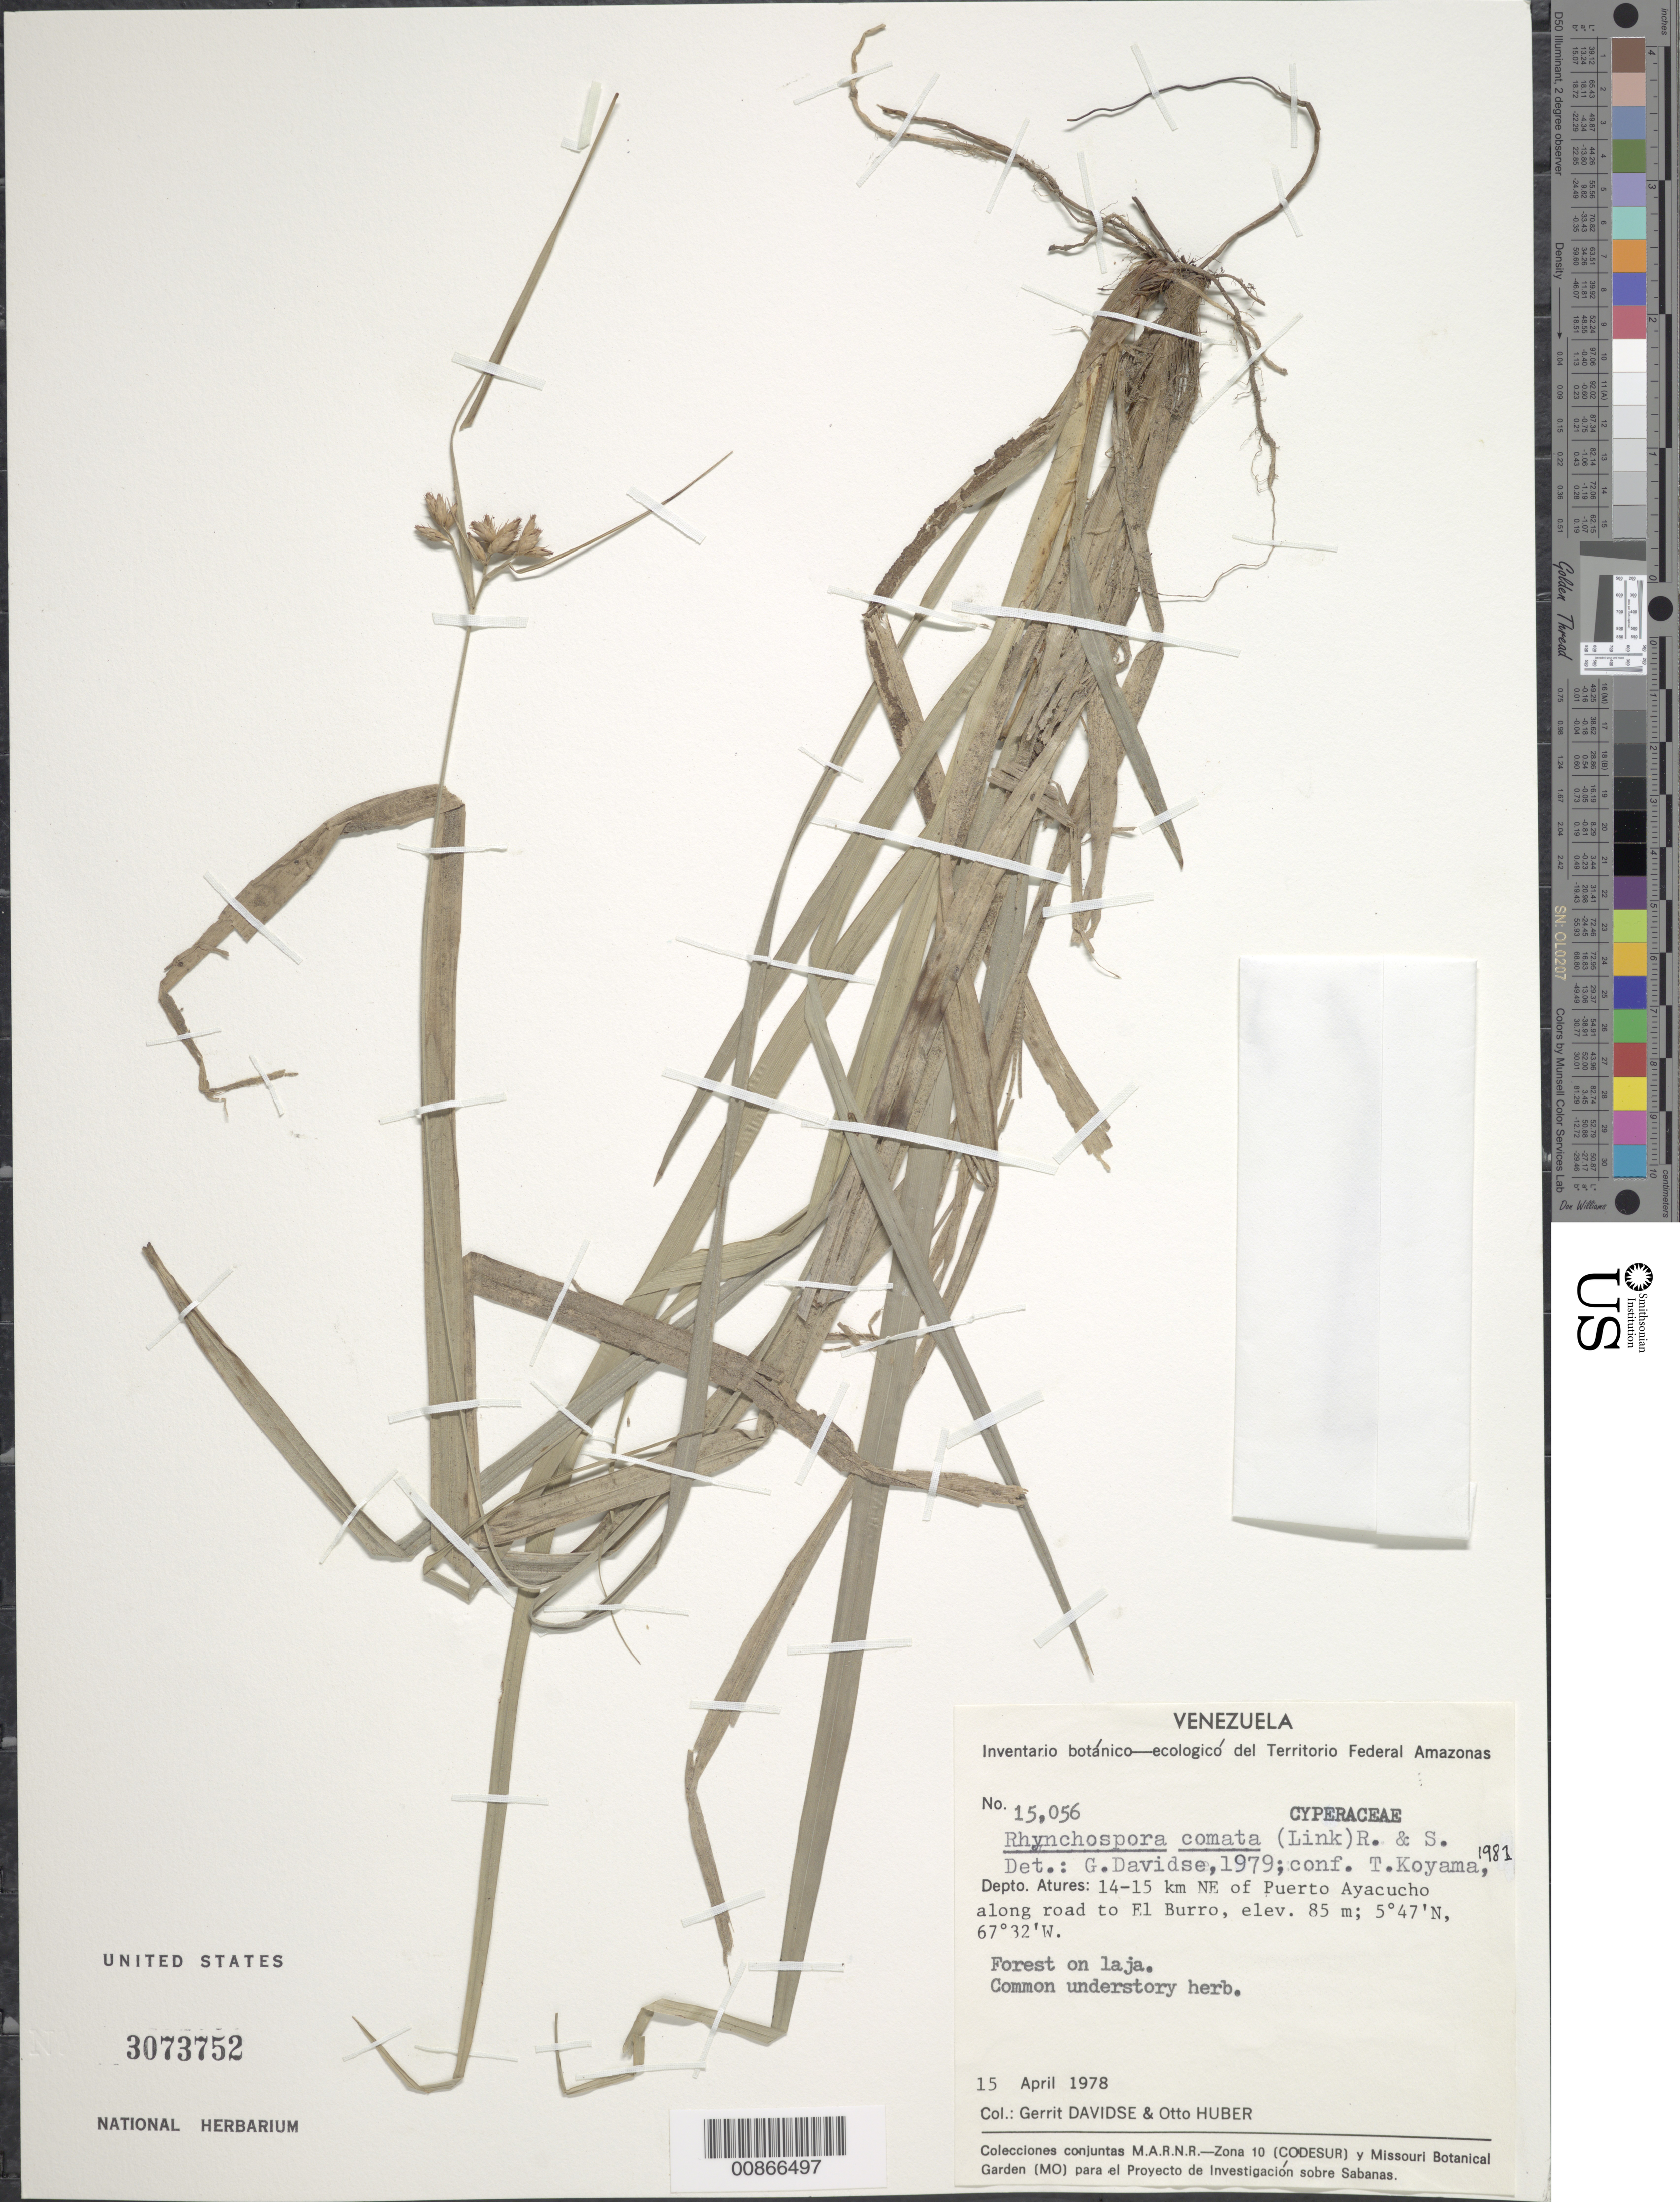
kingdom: Plantae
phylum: Tracheophyta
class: Liliopsida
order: Poales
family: Cyperaceae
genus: Rhynchospora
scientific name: Rhynchospora comata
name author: (Link) Schult.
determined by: Koyama, Tetsuo M.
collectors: G. Davidse & O. Huber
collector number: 15056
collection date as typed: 15-Apr-78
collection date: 1978-04-15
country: Venezuela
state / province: Amazonas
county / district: Atures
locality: Puerto Ayacucho, 14-15 km NE of on road to El Burro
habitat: Forest on laja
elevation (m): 85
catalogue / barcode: US 3073752